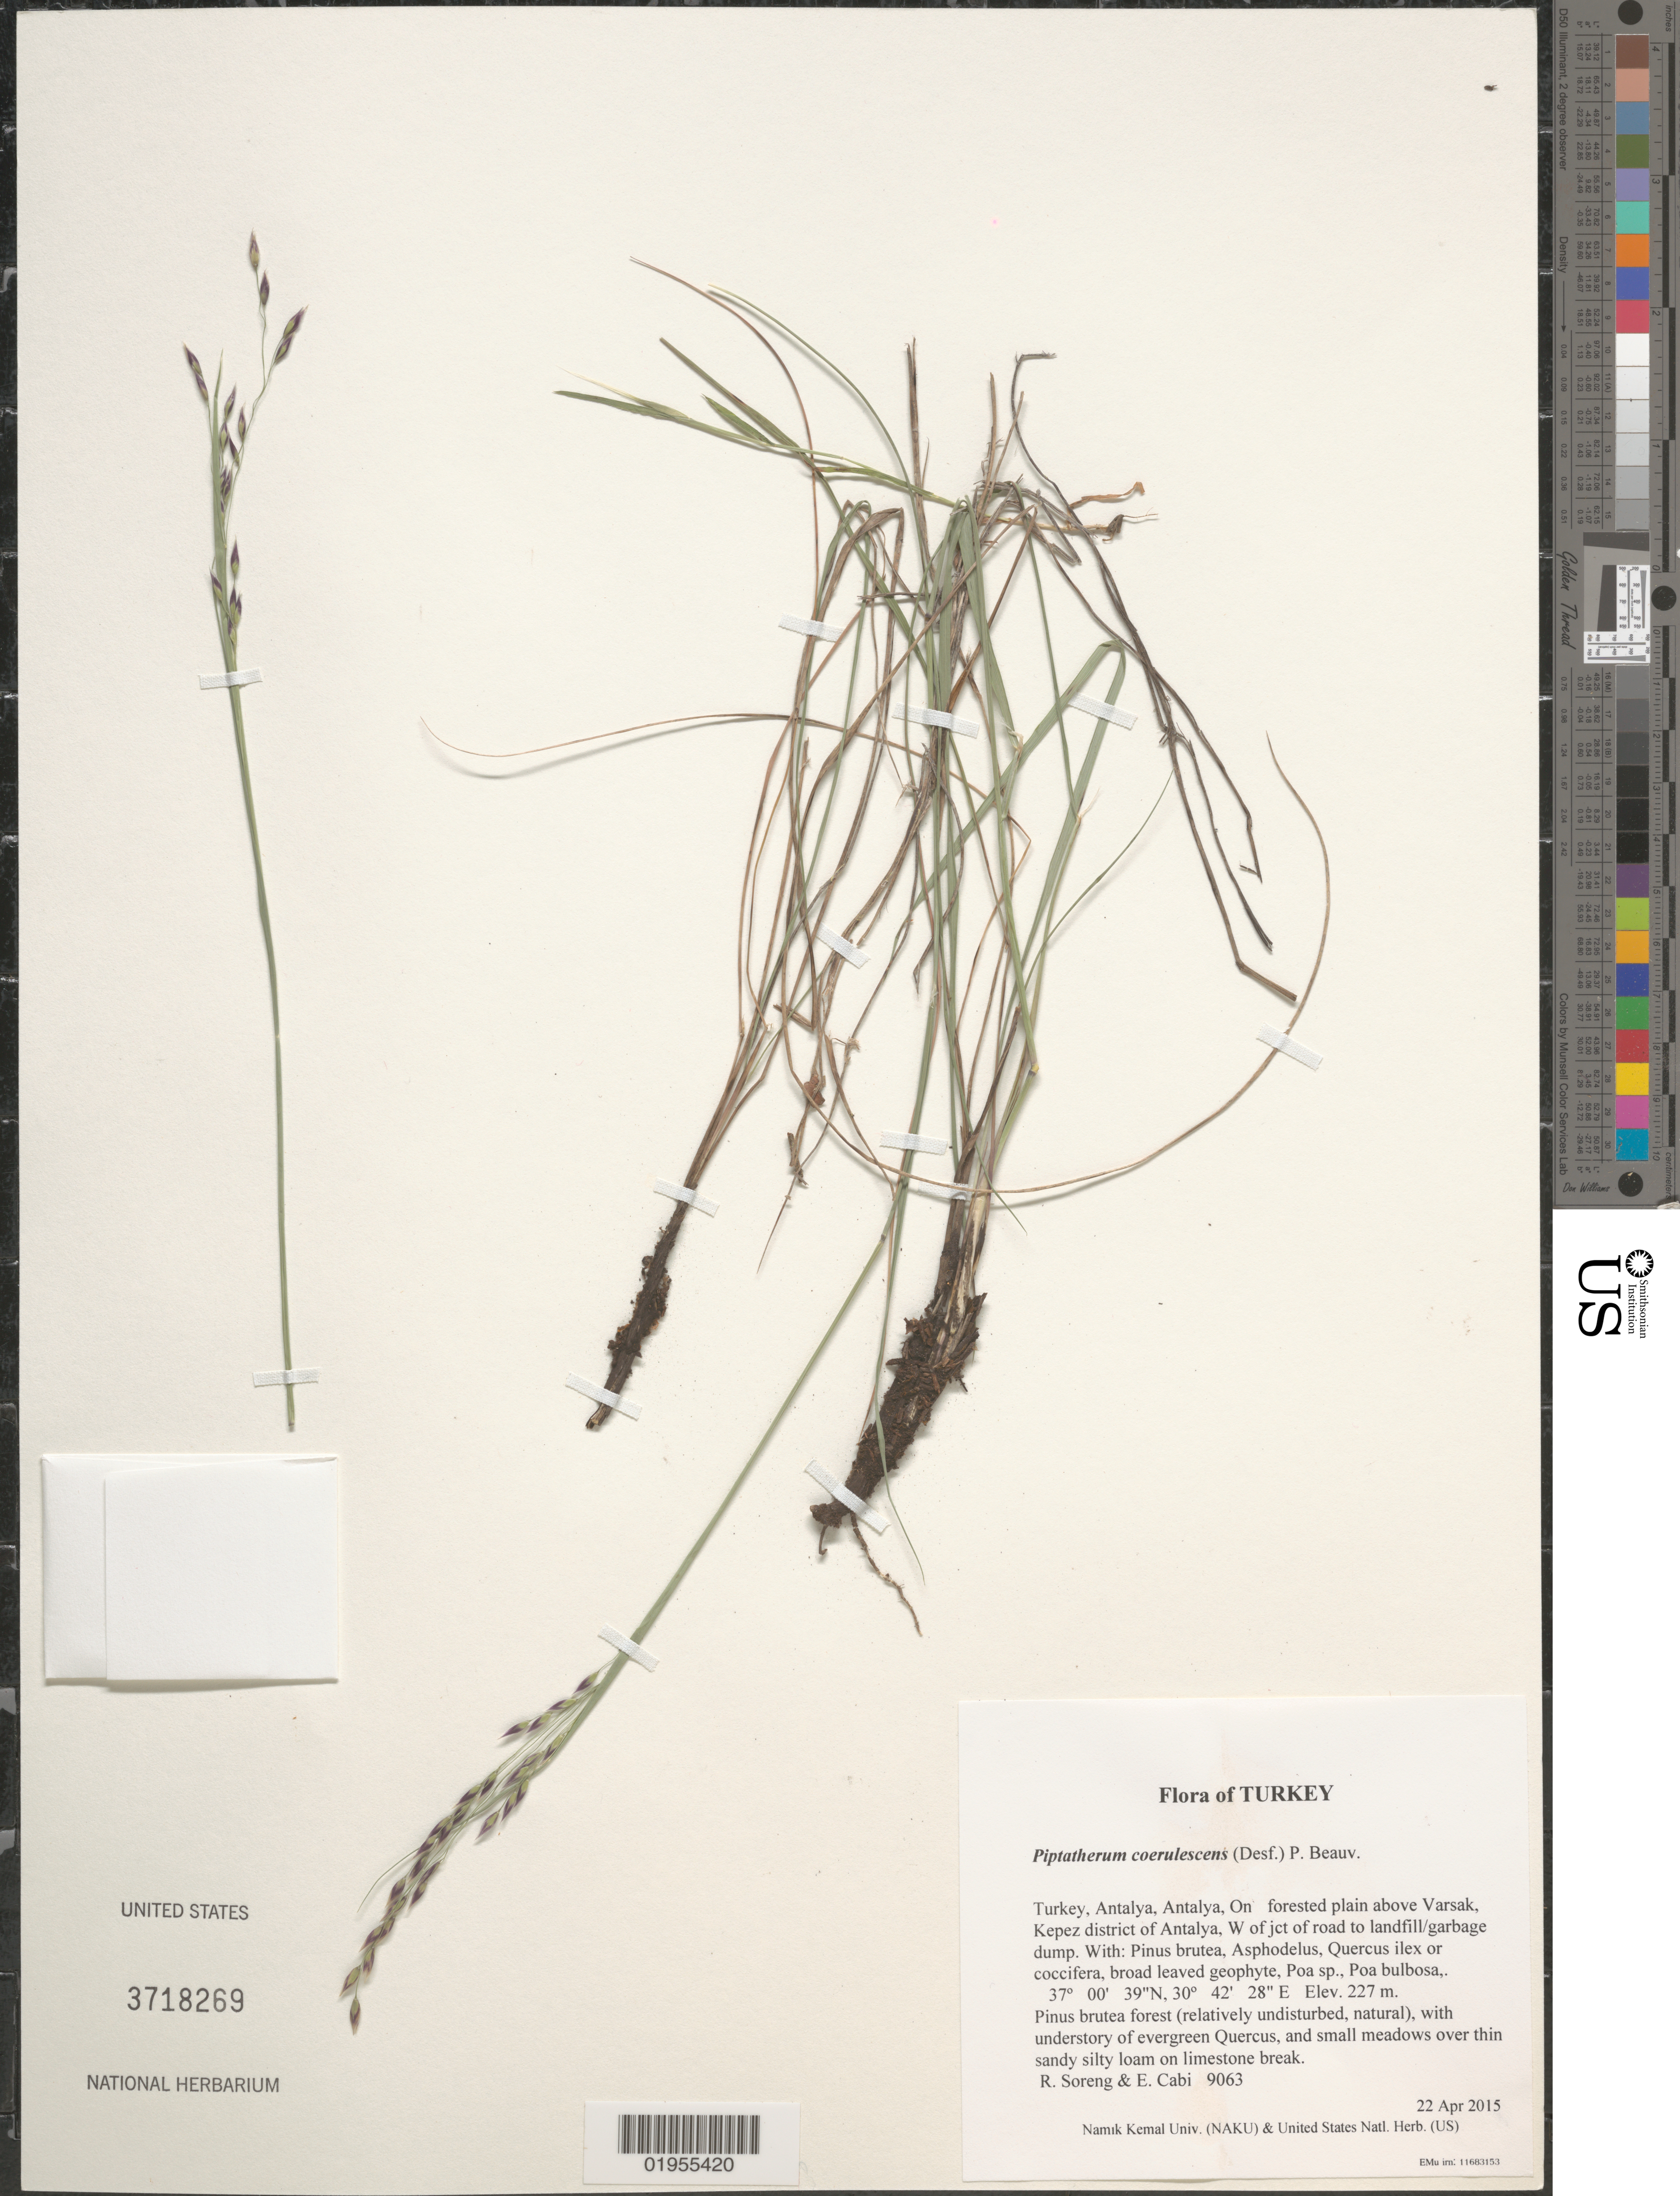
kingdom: Plantae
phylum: Tracheophyta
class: Liliopsida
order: Poales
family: Poaceae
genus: Piptatherum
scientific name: Piptatherum coerulescens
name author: (Desf.) P. Beauv.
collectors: R. J. Soreng & E. Cabi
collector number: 9063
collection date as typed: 2015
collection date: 2015-04-22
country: Turkey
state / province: Antalya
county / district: Antalya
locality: On forested plain above Varsak, Kepez district of Antalya, W of jct of road to landfill/garbage dump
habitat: Pinus brutea forest (relatively undisturbed, natural), with understory of evergreen Quercus, and small meadows over thin sandy silty loam on limestone breaks.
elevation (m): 227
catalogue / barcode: US 3718269